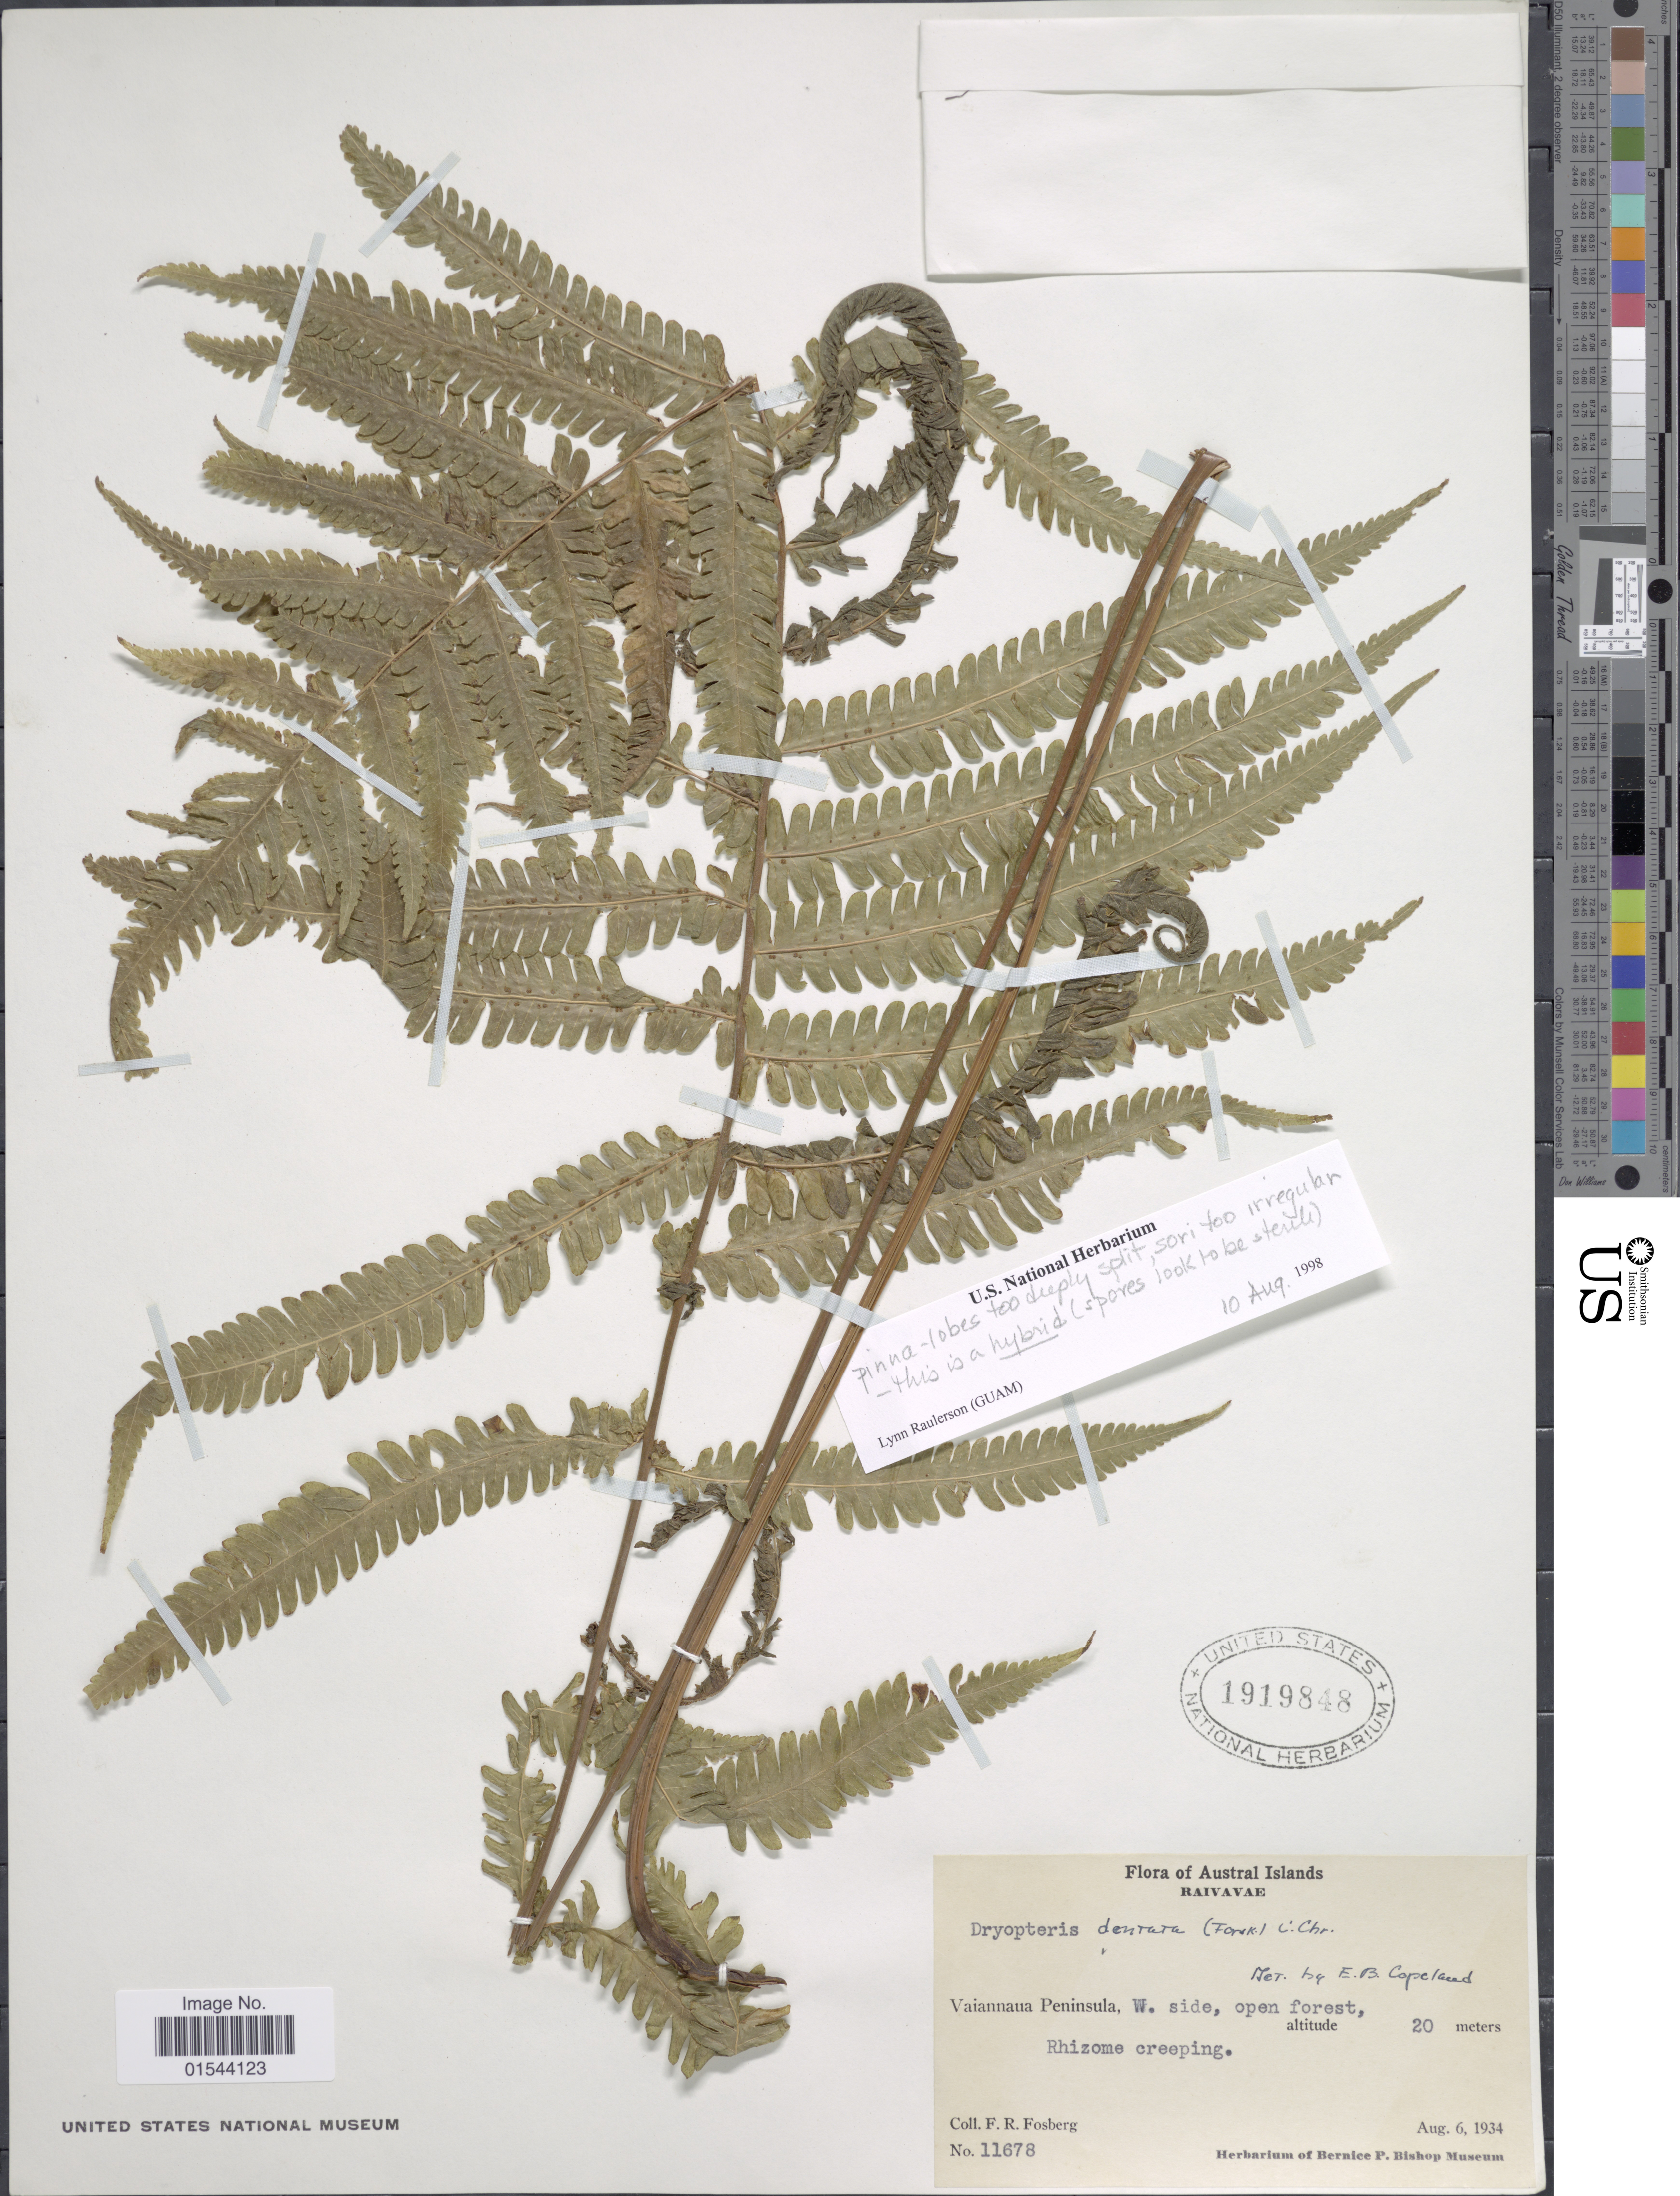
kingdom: Plantae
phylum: Tracheophyta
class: Polypodiopsida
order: Polypodiales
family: Thelypteridaceae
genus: Christella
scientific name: Christella dentata x C. parasitica (L.) H. Lév.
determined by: Florence, J.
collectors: F. R. Fosberg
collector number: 11678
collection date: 1934-08-06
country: French Polynesia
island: Raivavae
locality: Austral Islands, Raivavae, Vaiannaua Peninsula, W. side, open forest. Rhizome creeping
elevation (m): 20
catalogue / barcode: US 1919848